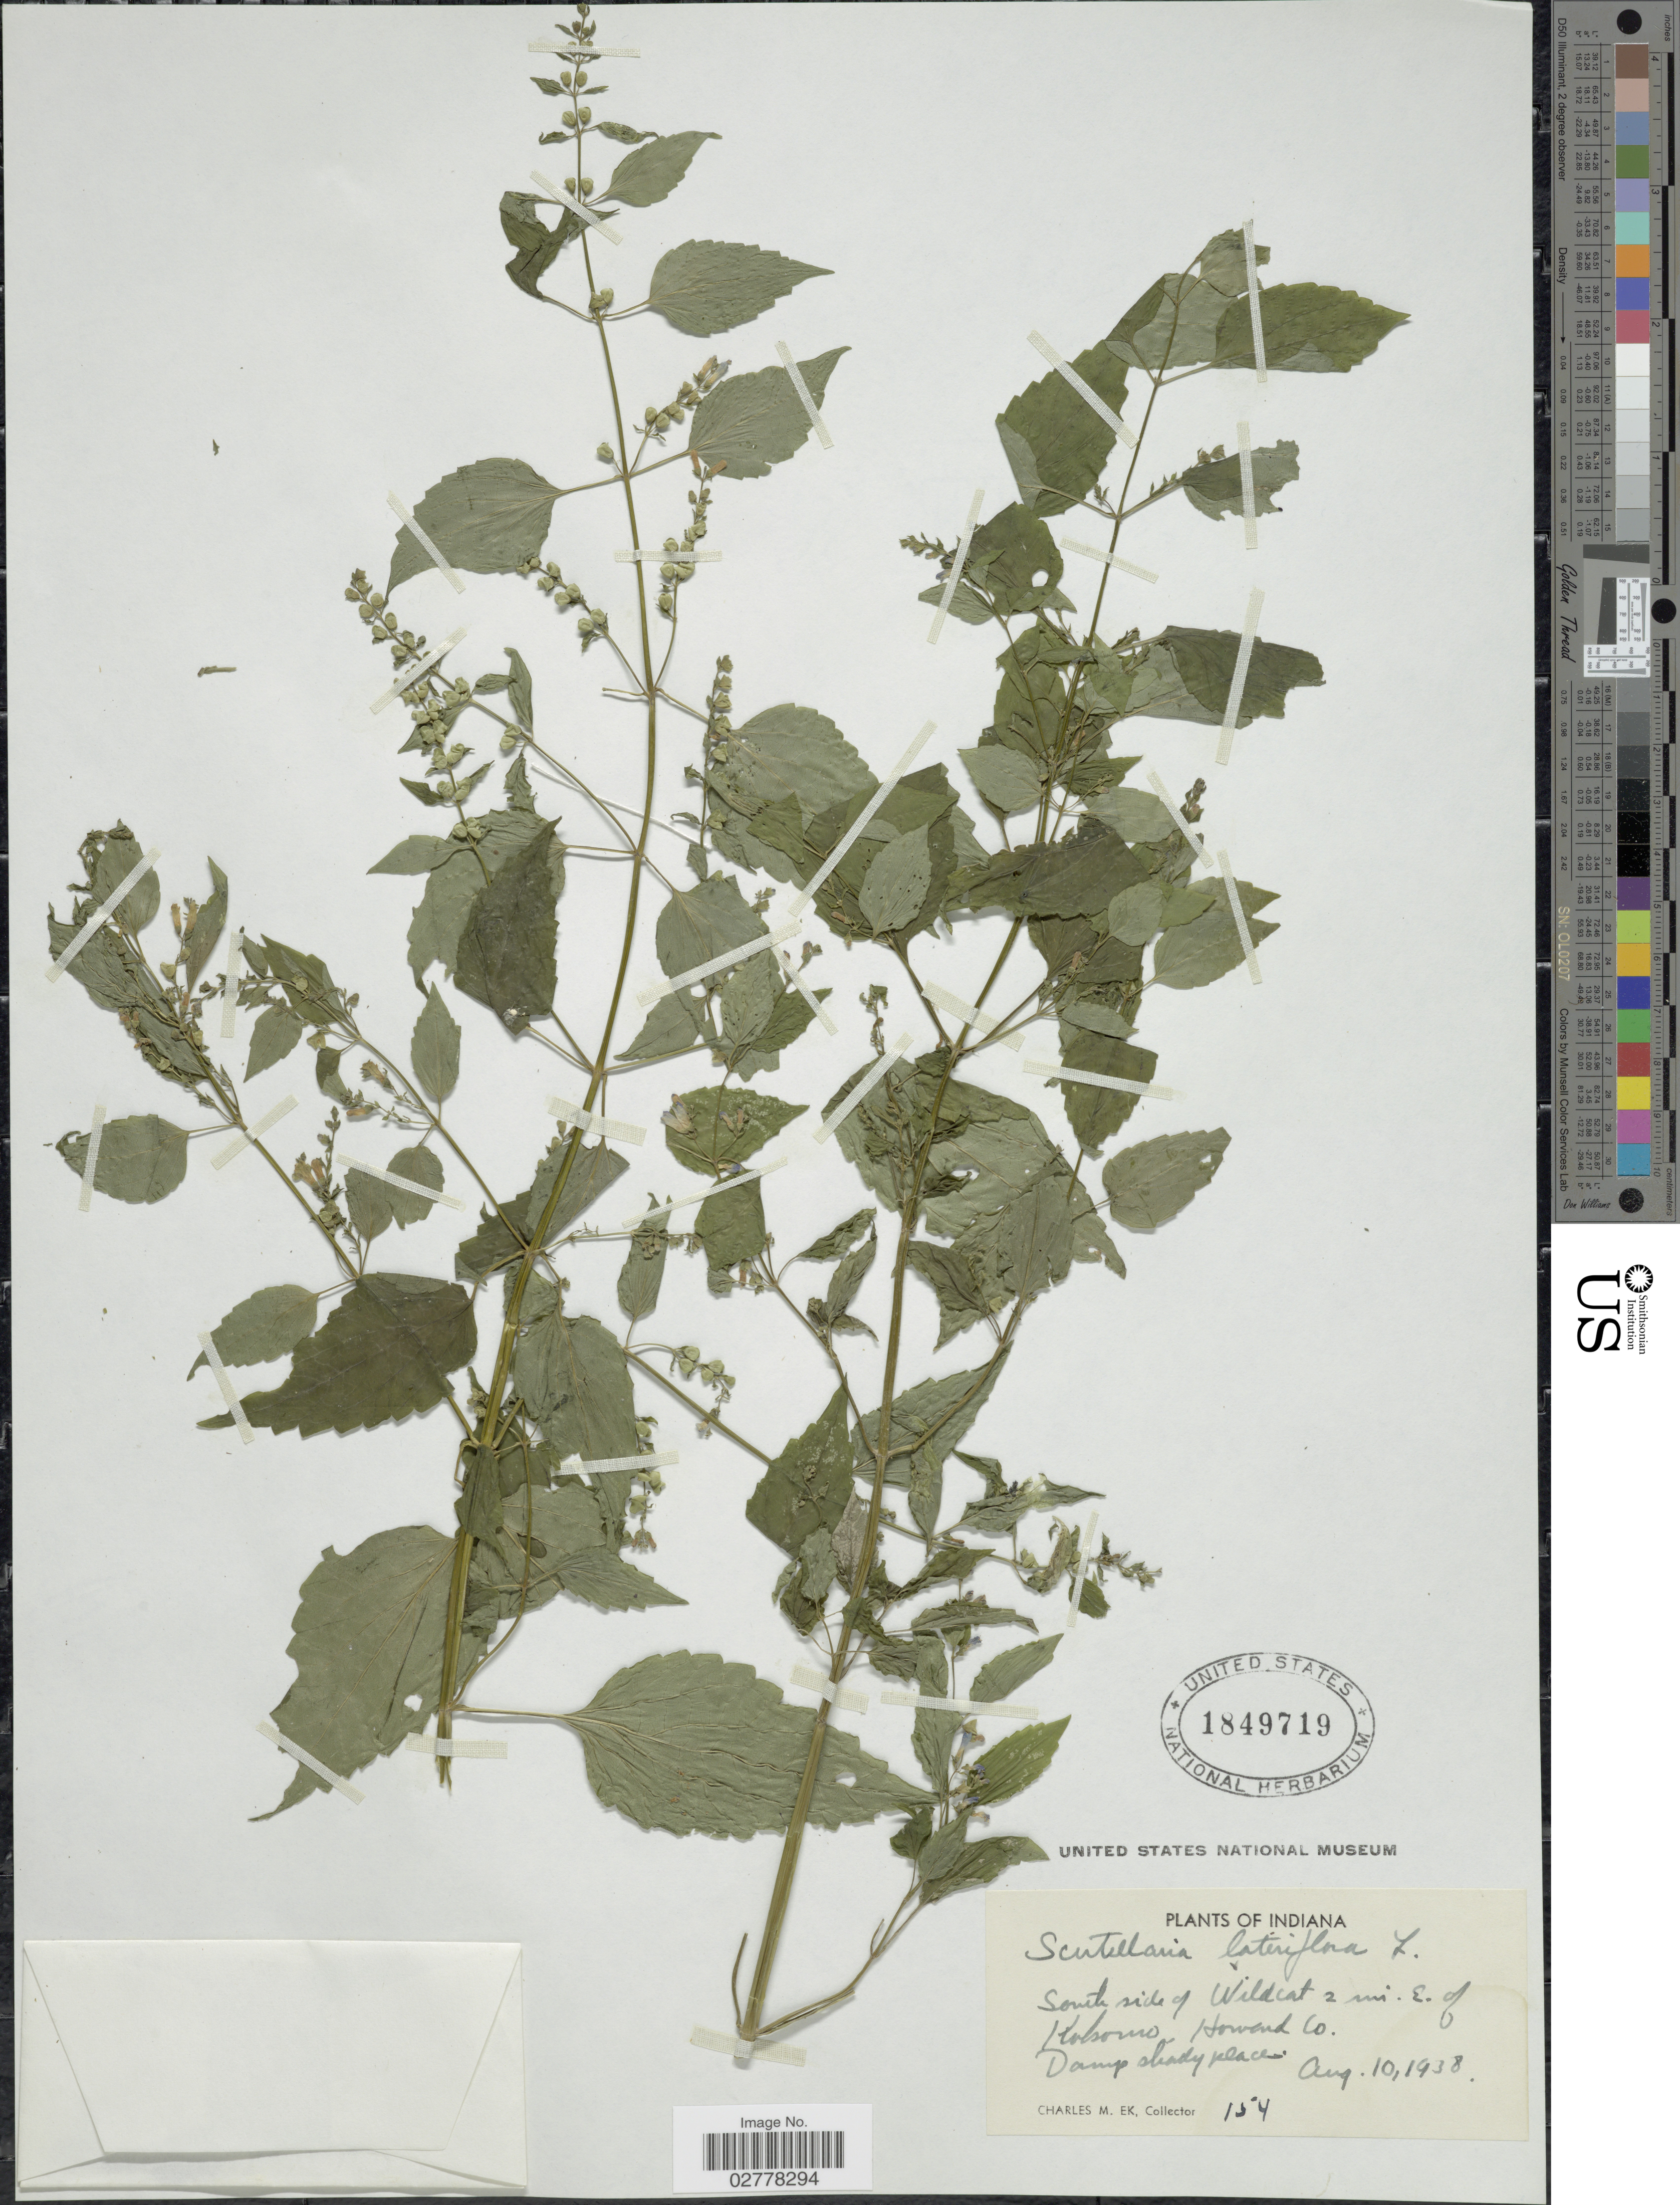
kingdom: Plantae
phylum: Tracheophyta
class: Magnoliopsida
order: Lamiales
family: Lamiaceae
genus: Scutellaria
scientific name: Scutellaria lateriflora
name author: L.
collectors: C. Ek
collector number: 154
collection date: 1938-08-10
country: United States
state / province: Indiana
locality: South side of Wildcat 2 mi. E. of Koborno, Howard Co.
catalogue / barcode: US 1849719